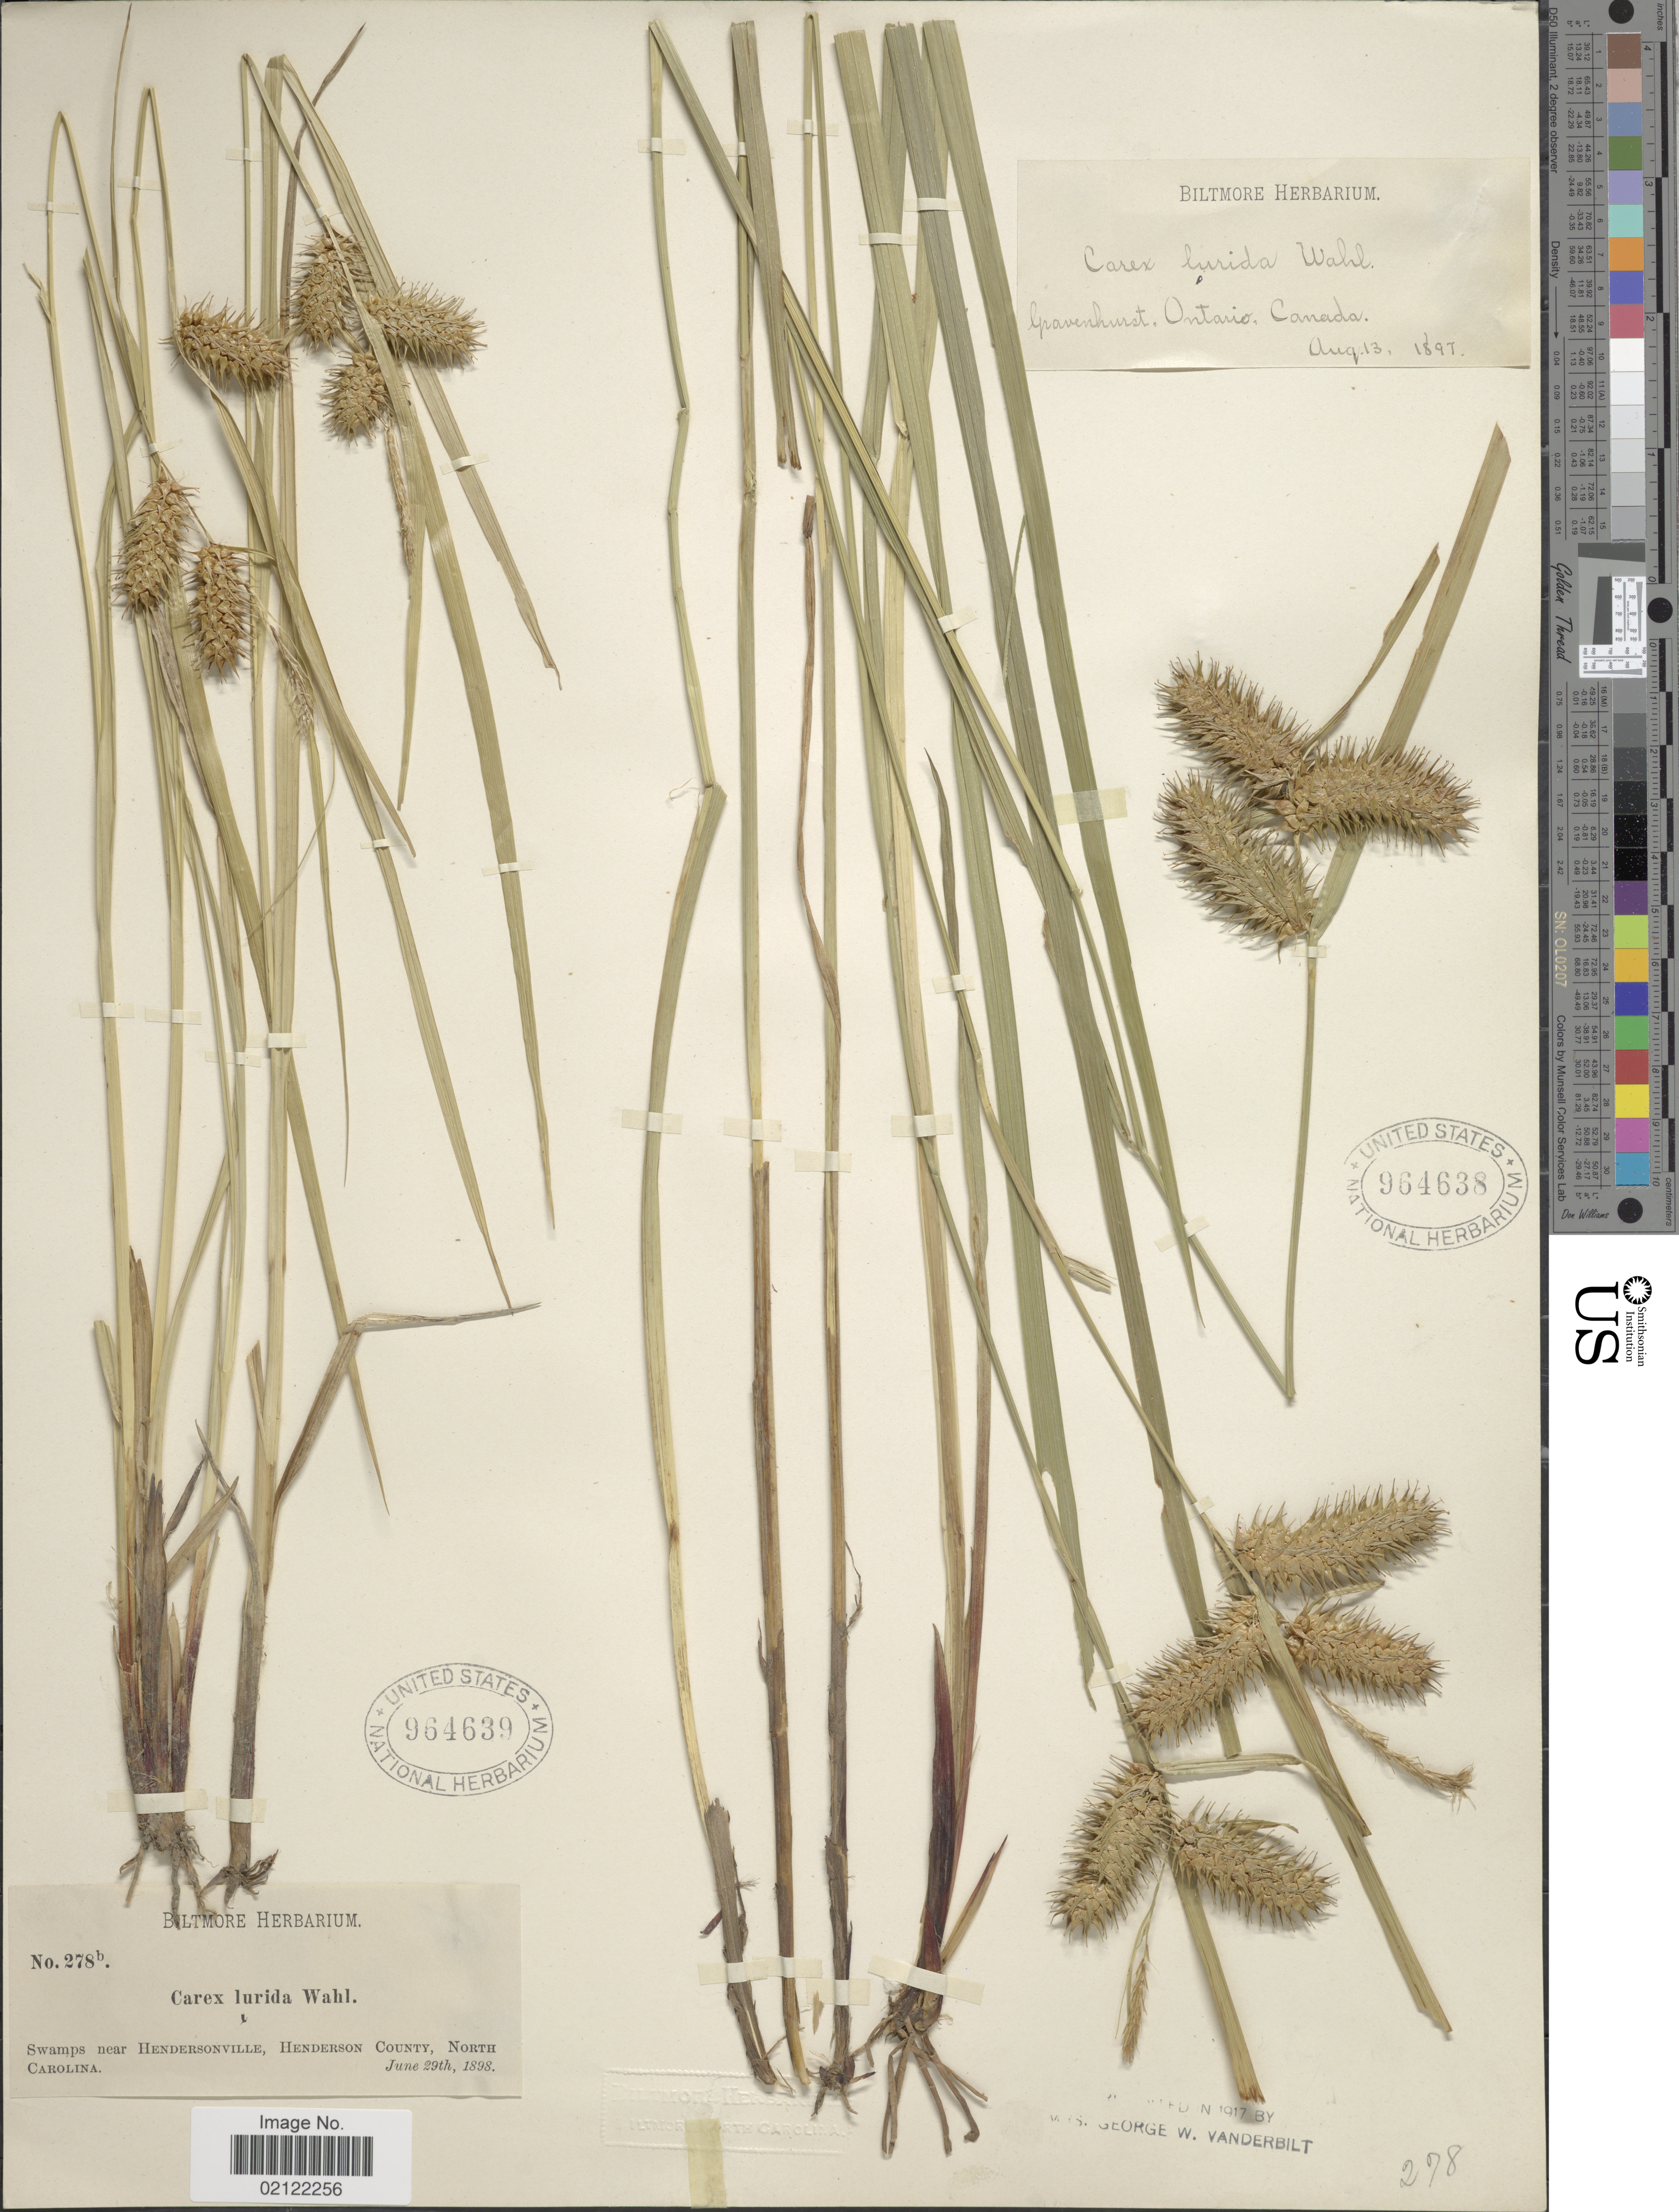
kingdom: Plantae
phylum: Tracheophyta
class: Liliopsida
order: Poales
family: Cyperaceae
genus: Carex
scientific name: Carex lurida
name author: Wahlenb.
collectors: ex herb. Biltmore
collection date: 1897-08-13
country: Canada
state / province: Ontario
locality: Gravenhurst, Ontario, Canada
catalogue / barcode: US 964638